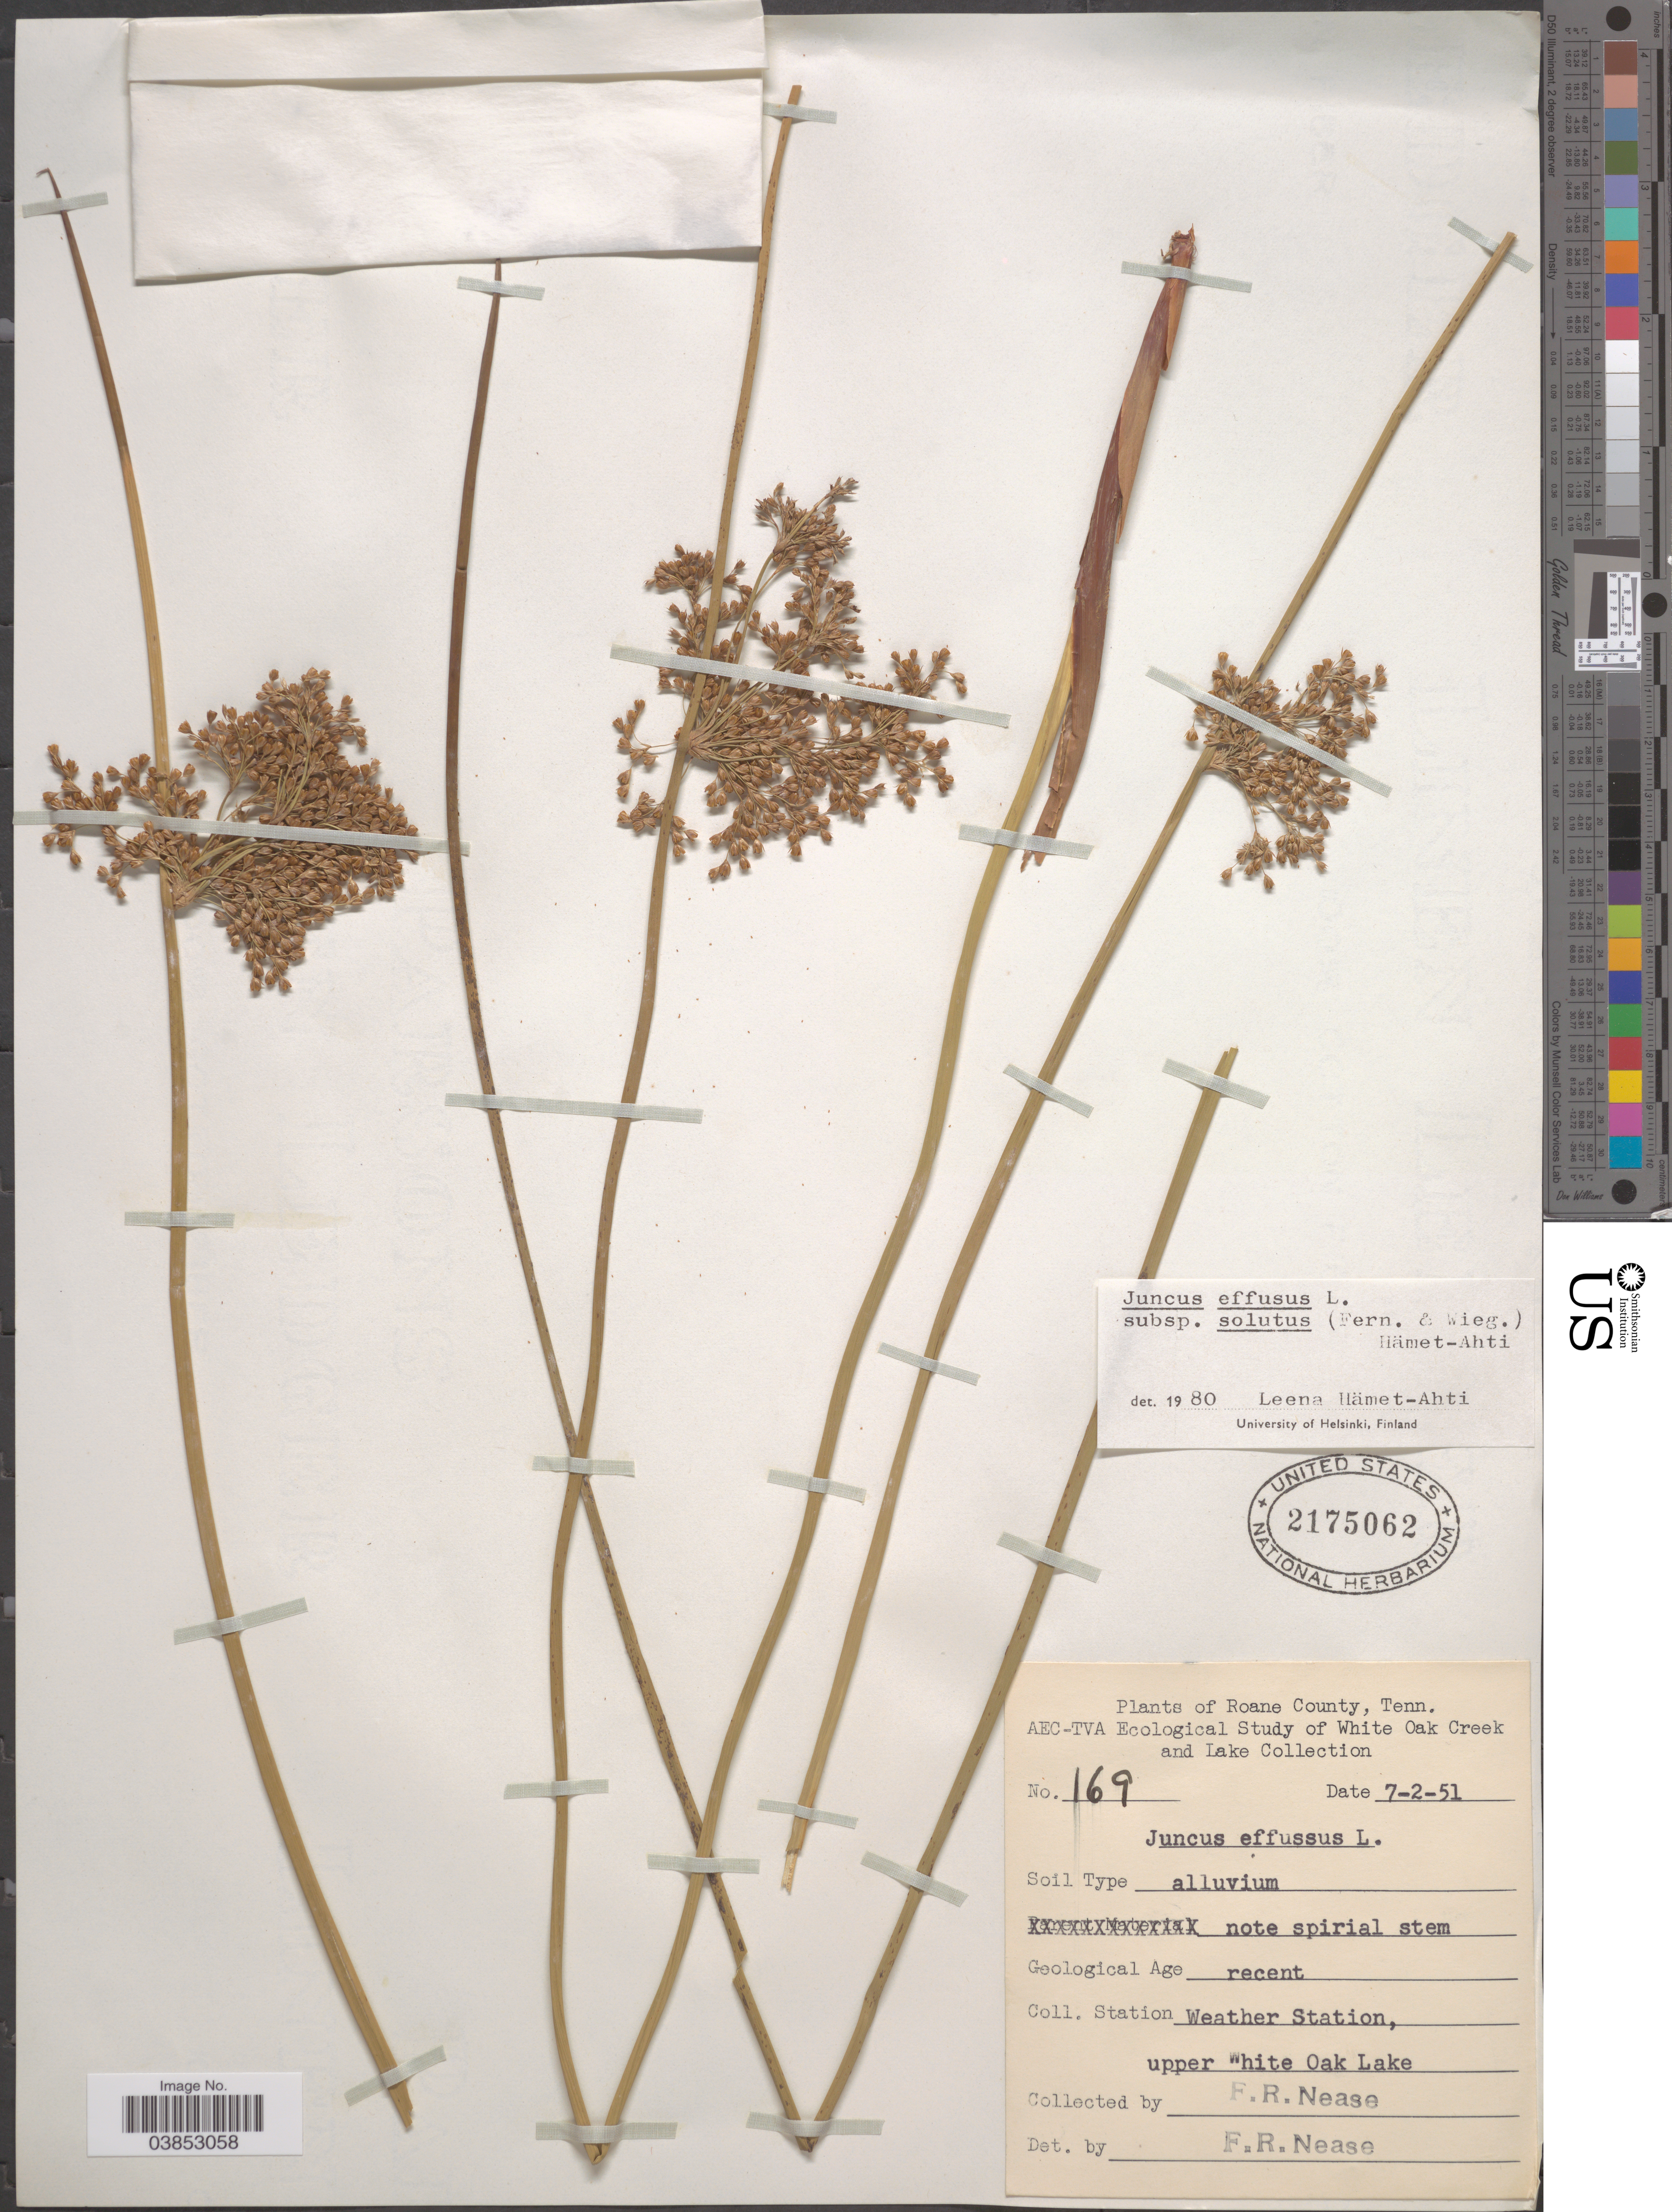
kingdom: Plantae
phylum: Tracheophyta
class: Liliopsida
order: Poales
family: Juncaceae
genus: Juncus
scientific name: Juncus effusus var. solutus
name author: Fernald & Wiegand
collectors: F. Nease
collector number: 169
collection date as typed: Transcribed d/m/y: 2/7/51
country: United States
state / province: Tennessee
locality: Roane County. Coll. Station. Weather Station, upper White Oak Lake.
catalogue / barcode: US 2175062